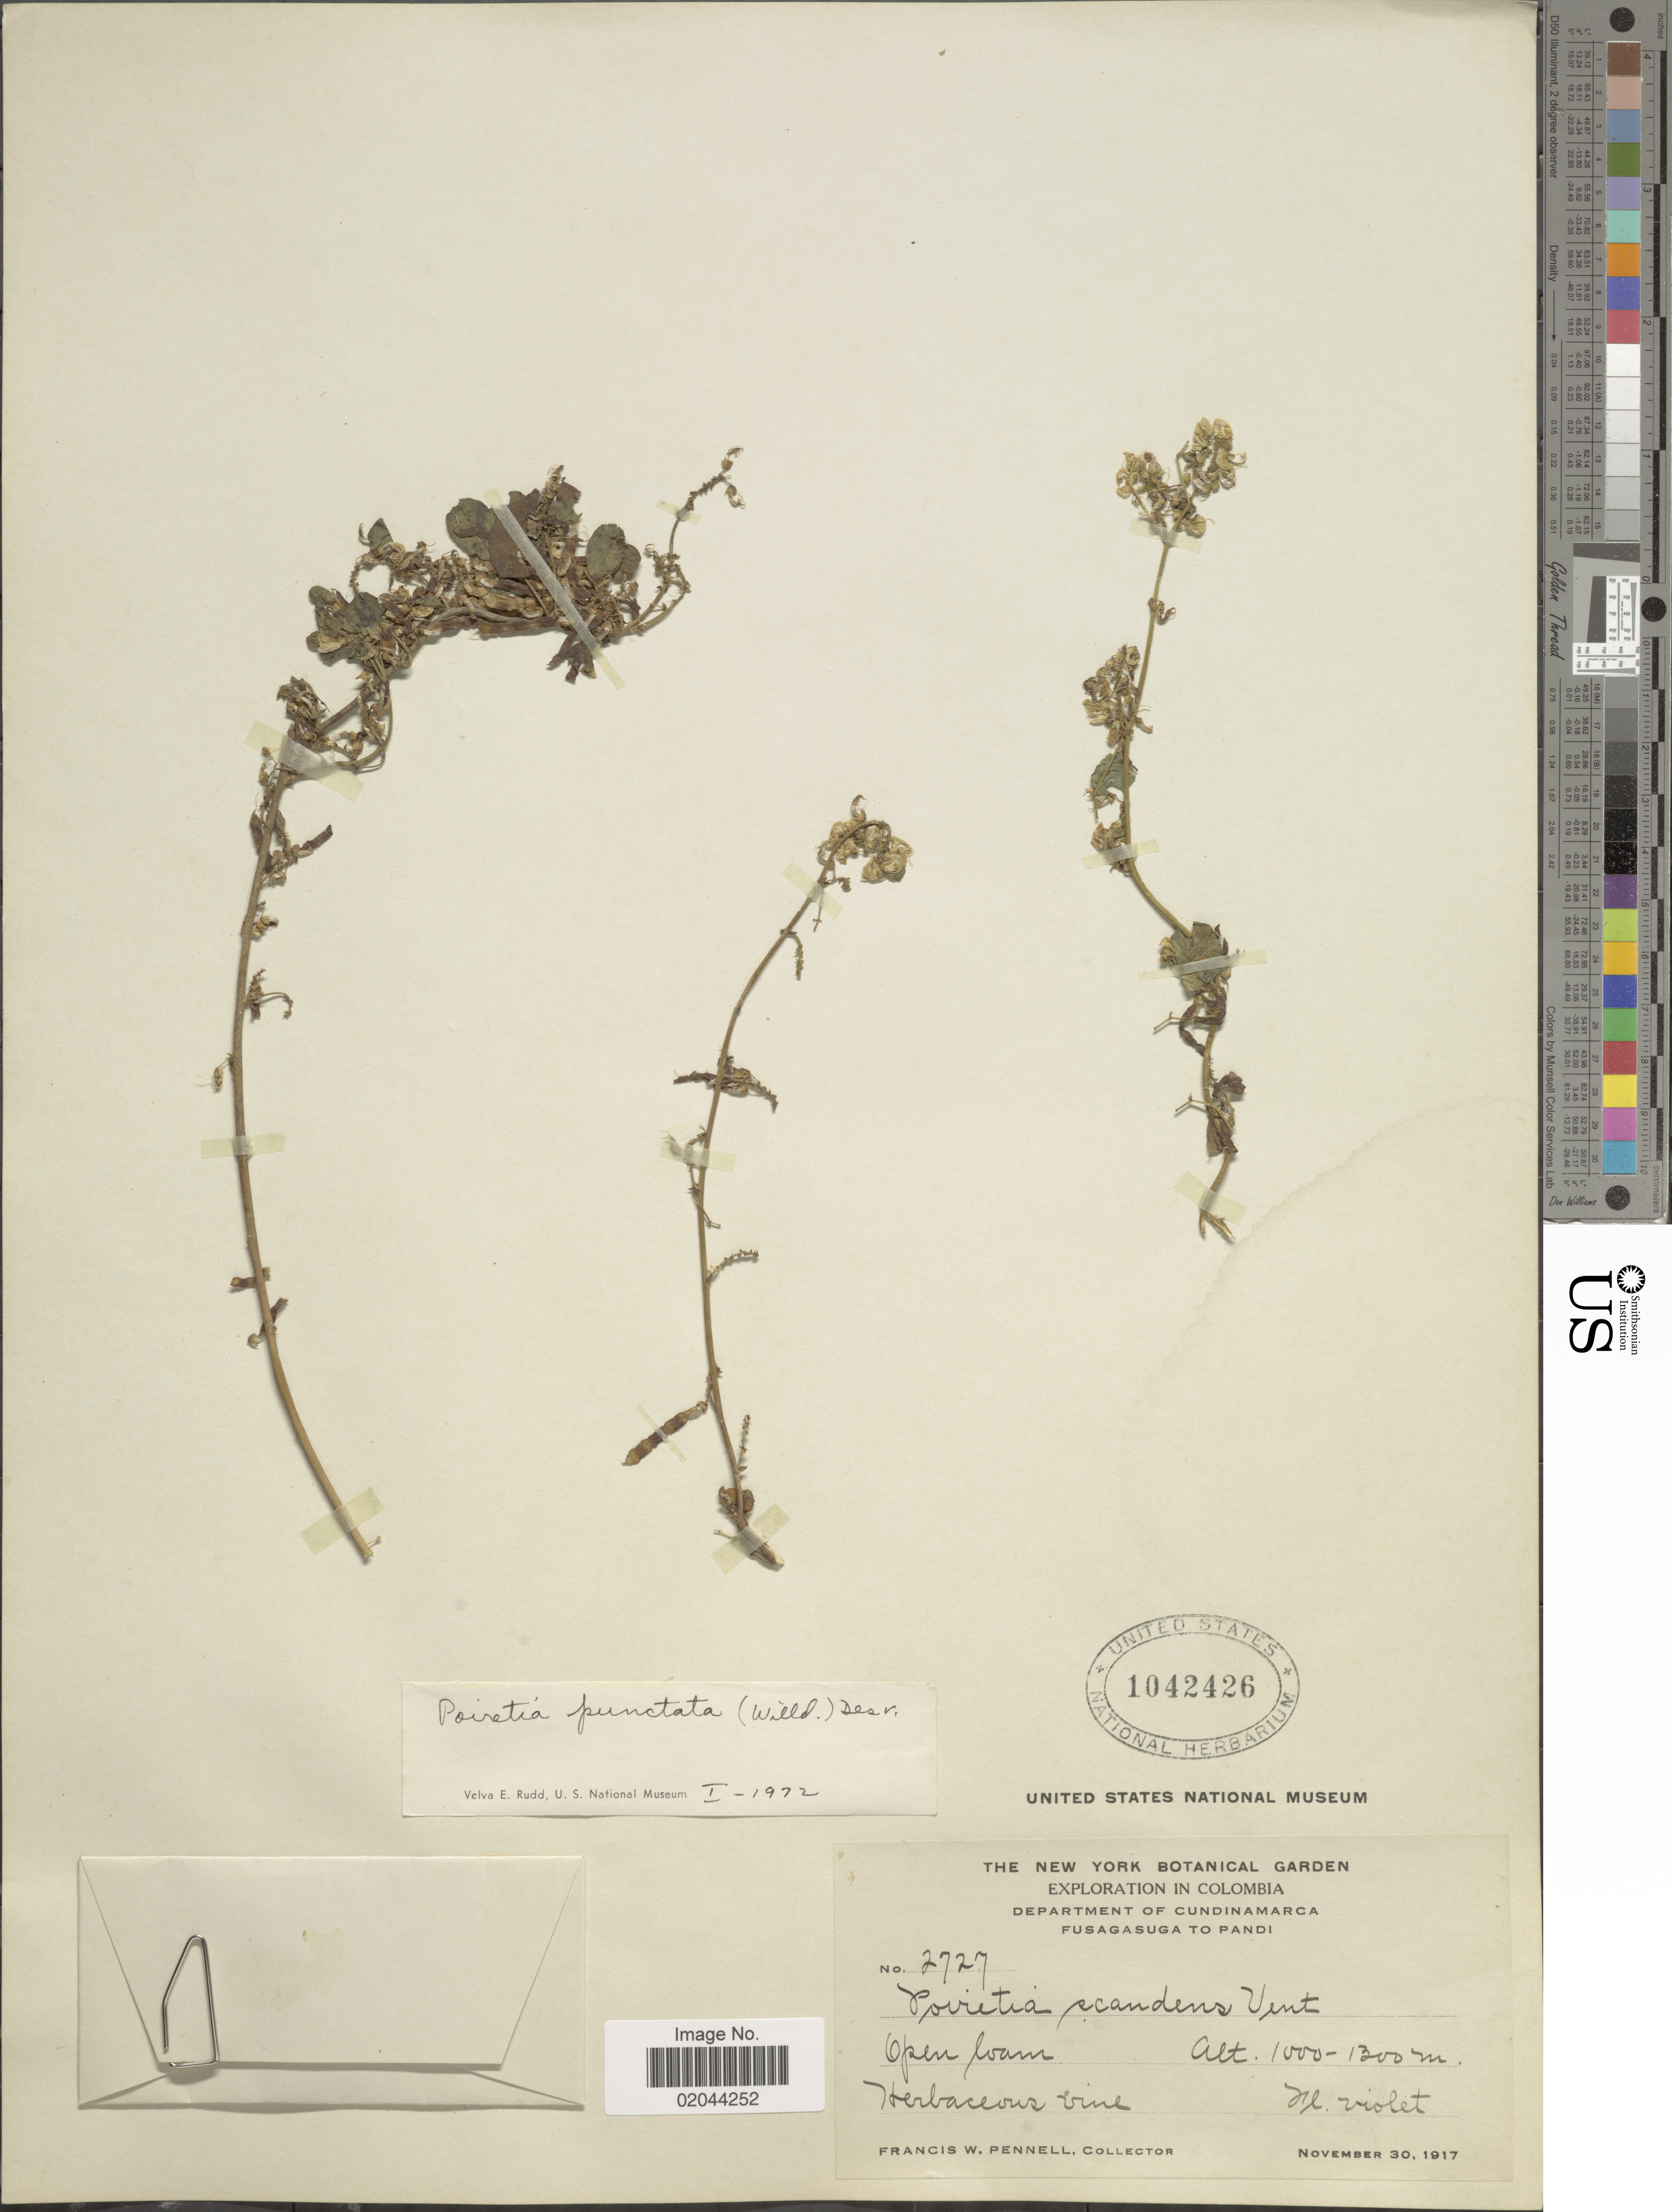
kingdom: Plantae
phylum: Tracheophyta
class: Magnoliopsida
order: Fabales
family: Fabaceae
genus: Poiretia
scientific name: Poiretia punctata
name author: (Willd.) Desv.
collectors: F. W. Pennell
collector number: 2727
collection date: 1917-11-30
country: Colombia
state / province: Cundinamarca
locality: Department of Cundinamarca, Fusagasuga to Pandi, Open loam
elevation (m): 1000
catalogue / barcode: US 1042426